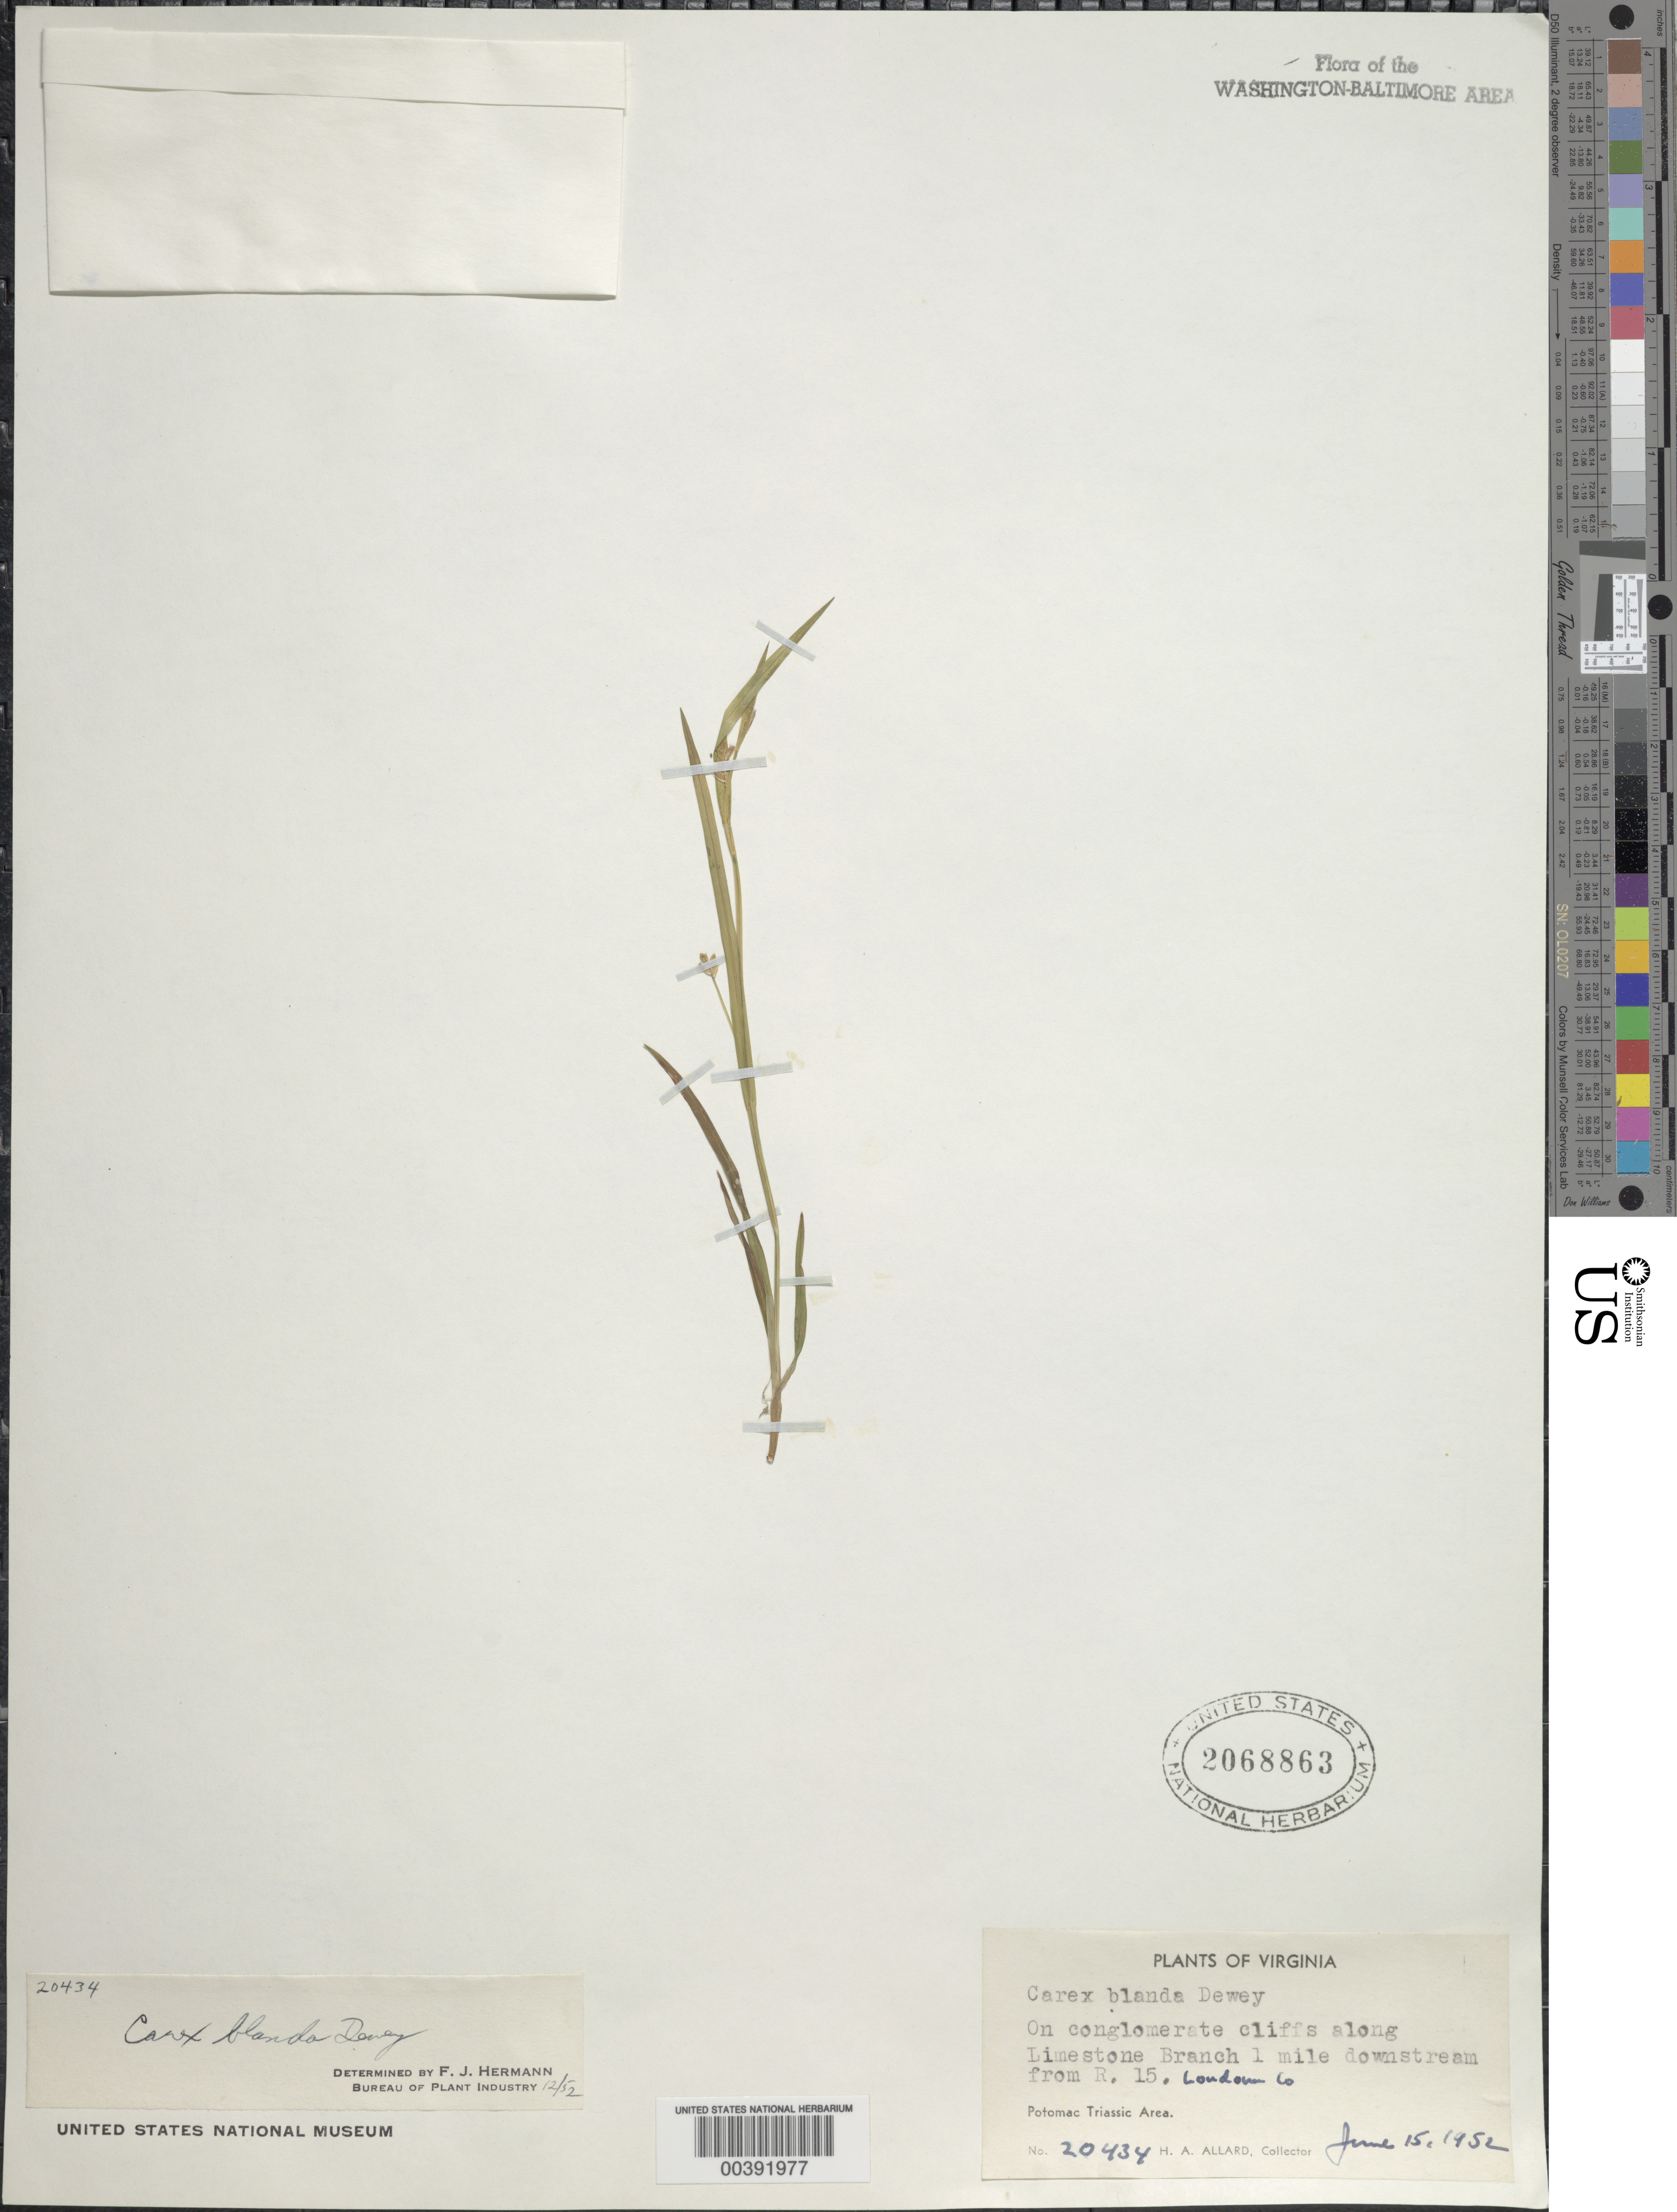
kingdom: Plantae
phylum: Tracheophyta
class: Liliopsida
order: Poales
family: Cyperaceae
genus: Carex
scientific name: Carex blanda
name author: Dewey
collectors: H. A. Allard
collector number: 20434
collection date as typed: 15 Jun 1952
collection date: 1952-06-15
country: United States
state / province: Virginia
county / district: Loudoun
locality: downstream from Route 15 on Limestone Branch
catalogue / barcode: US 2068863